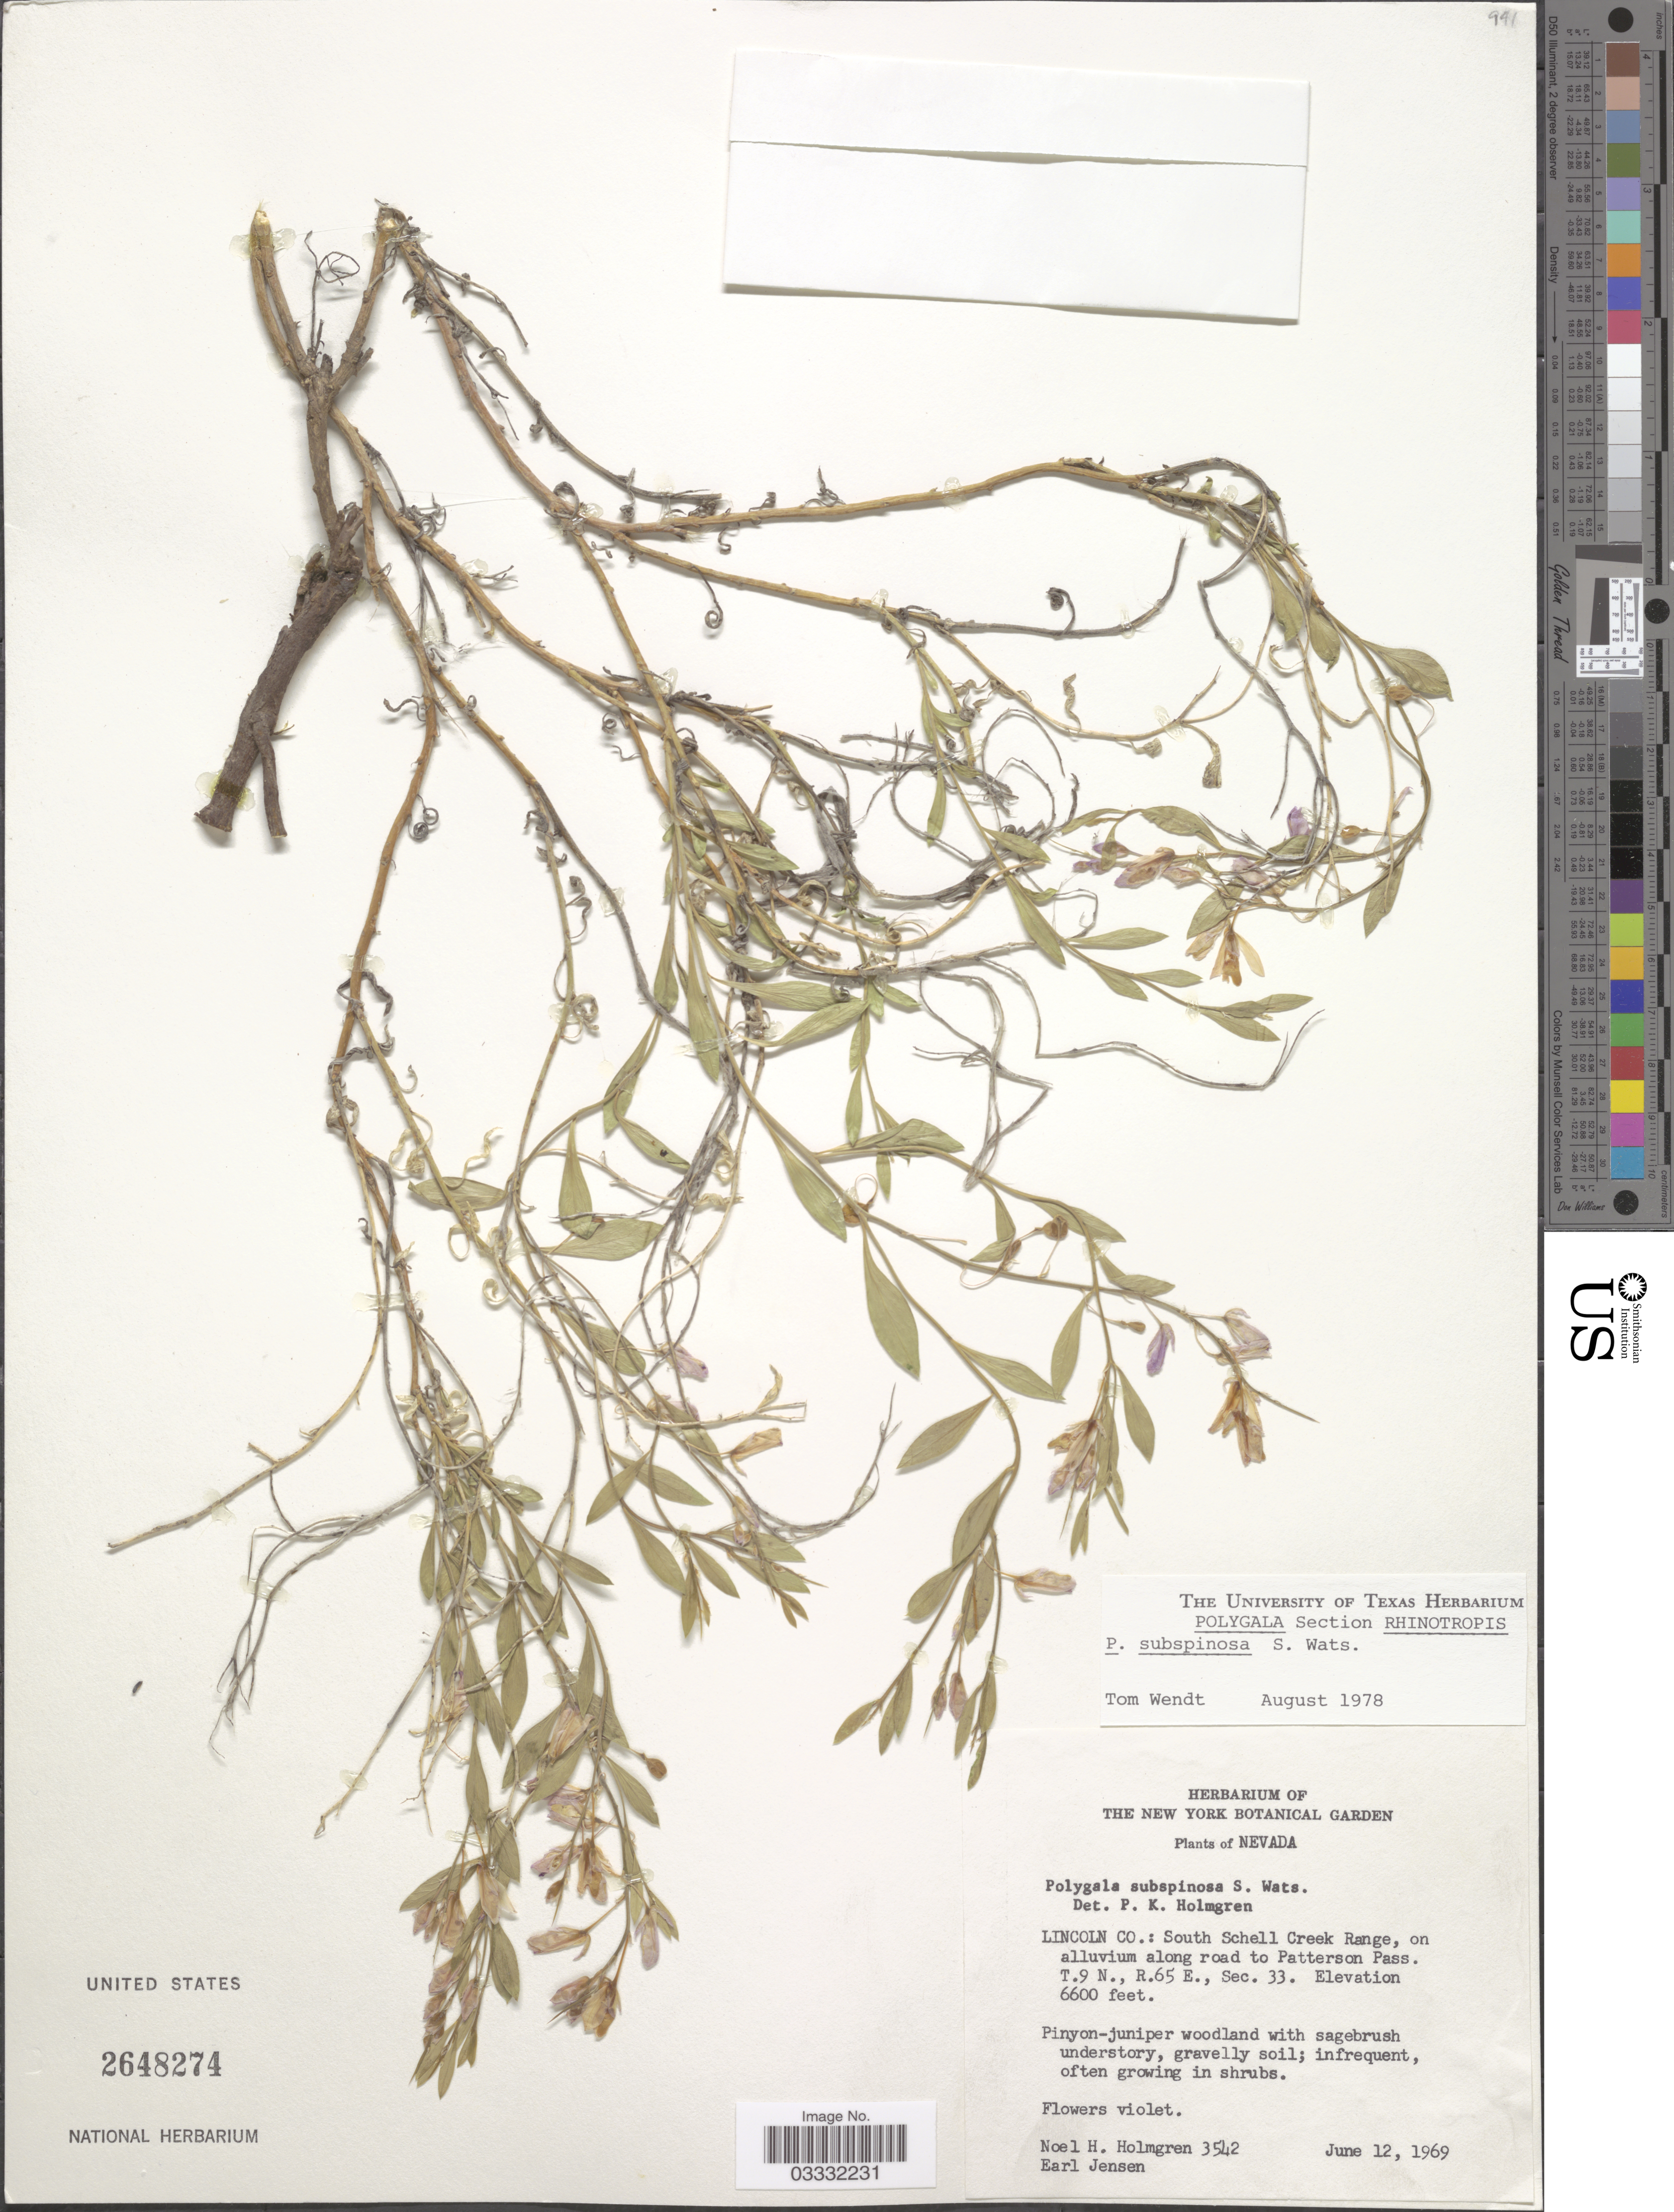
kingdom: Plantae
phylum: Tracheophyta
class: Magnoliopsida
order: Fabales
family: Polygalaceae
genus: Rhinotropis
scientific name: Rhinotropis subspinosa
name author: (S. Watson) J.R. Abbott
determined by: Strong, Mark T., (BOT), Smithsonian Institution - National Museum of Natural History (UNITED STATES)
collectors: N. H. Holmgren & E. Jensen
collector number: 3542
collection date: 1969-06-12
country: United States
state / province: Nevada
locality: Lincoln Co.: South Schell Creek Range, on alluvium along road to Patterson Pass. T.9 N., R.65 E., Sec. 33.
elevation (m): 2012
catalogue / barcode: US 2648274